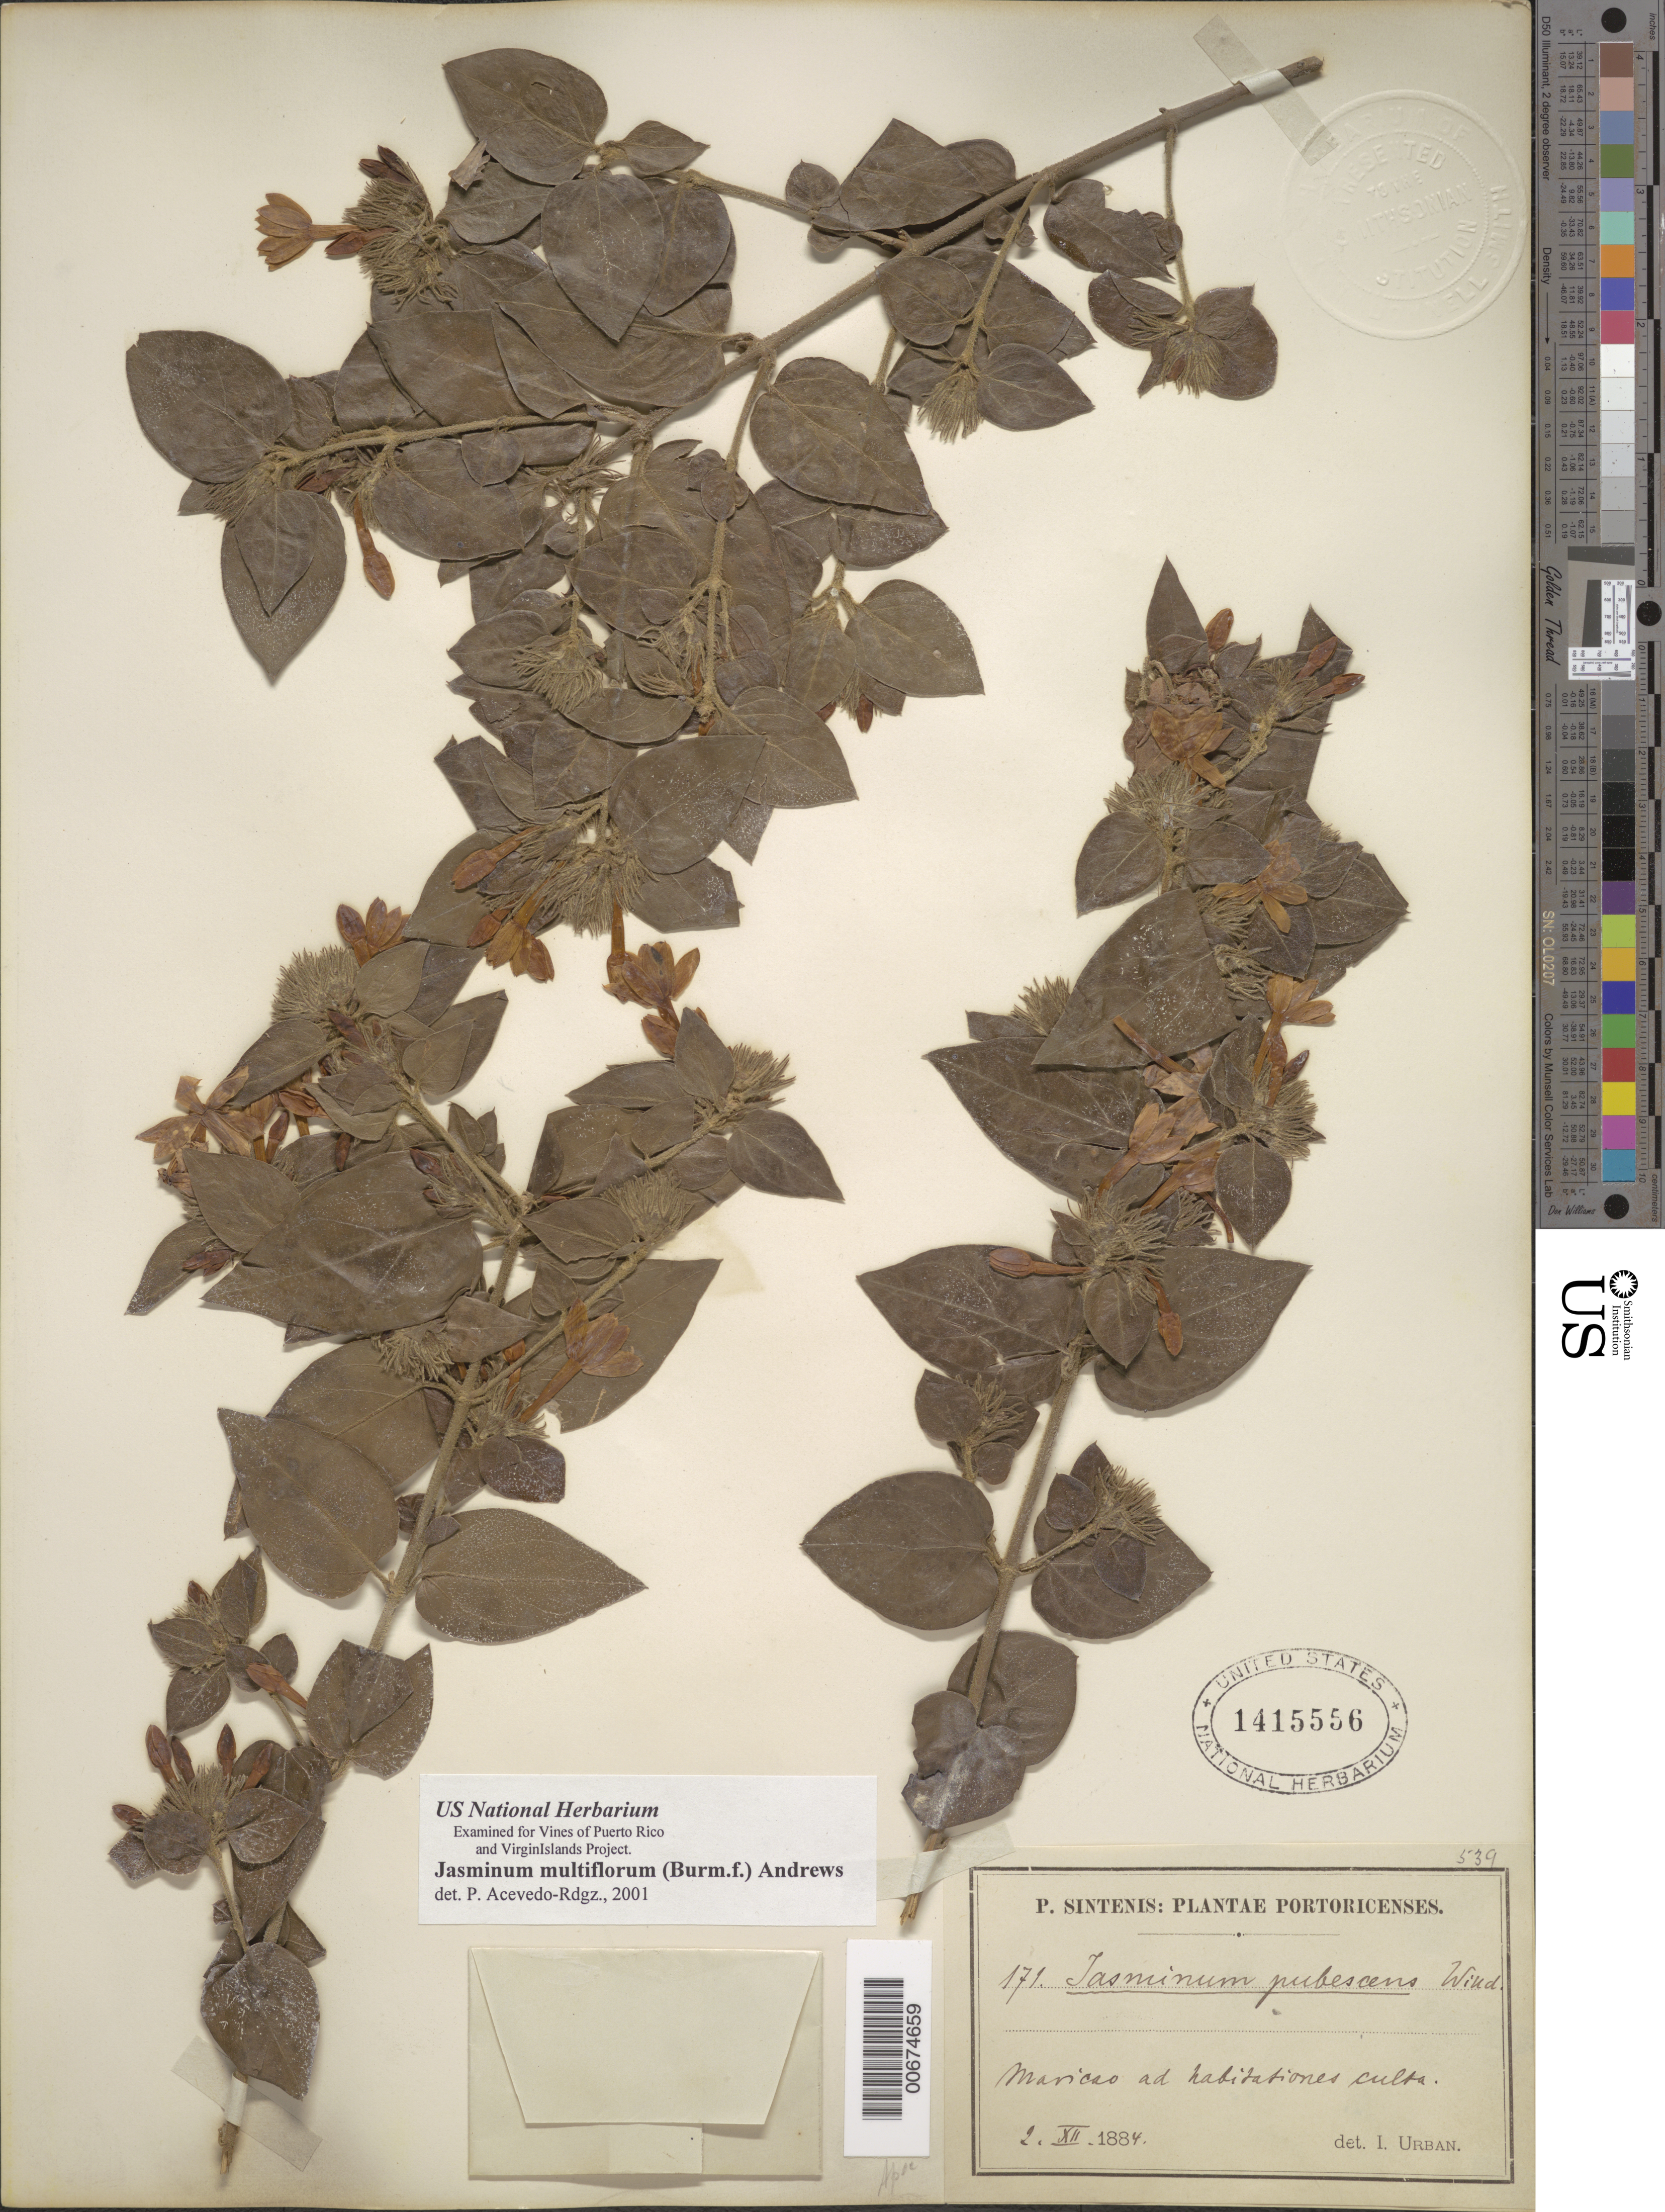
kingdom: Plantae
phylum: Tracheophyta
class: Magnoliopsida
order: Lamiales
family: Oleaceae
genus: Jasminum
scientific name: Jasminum multiflorum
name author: (Burm. f.) Andrews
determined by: Acevedo-Rodríguez, P., (BOT), Smithsonian Institution - National Museum of Natural History (UNITED STATES)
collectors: P. Sintenis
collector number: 171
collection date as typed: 02 Dec 1884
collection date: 1884-12-02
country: Puerto Rico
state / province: Mayagüez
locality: Maricao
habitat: ad habitationes culta.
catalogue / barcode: US 1415556